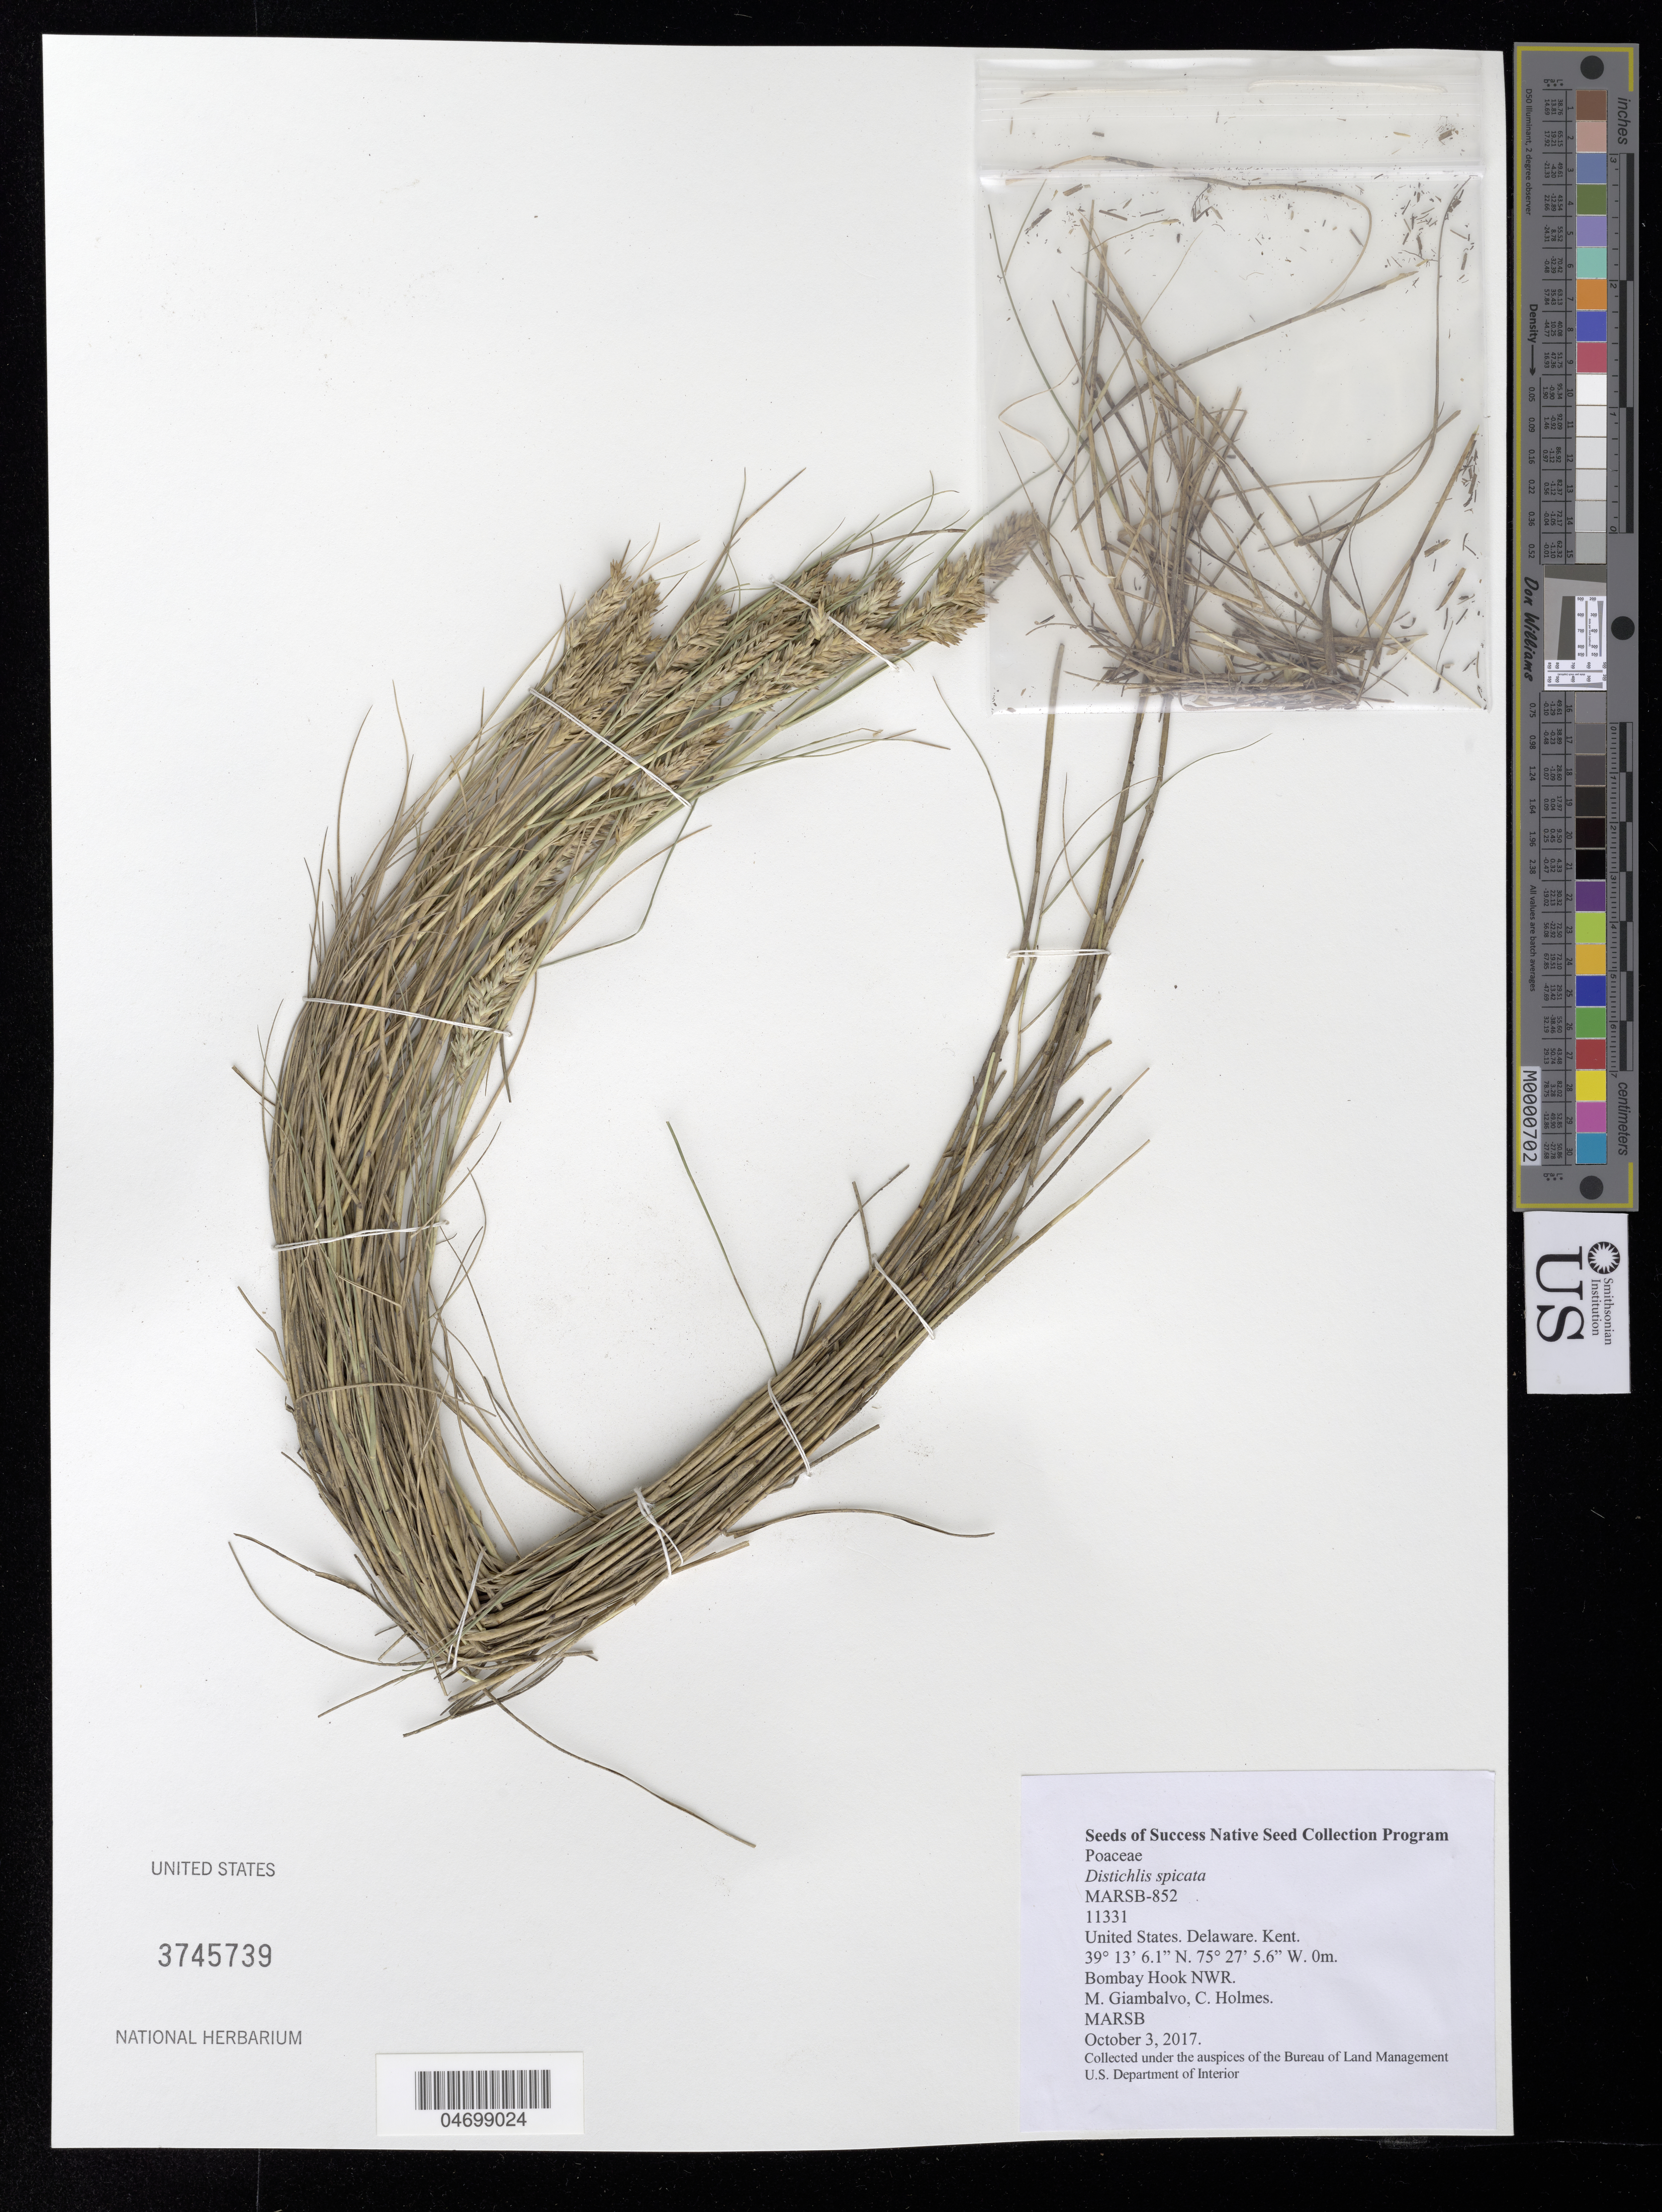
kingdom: Plantae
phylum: Tracheophyta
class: Liliopsida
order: Poales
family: Poaceae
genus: Distichlis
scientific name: Distichlis spicata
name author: (L.) Greene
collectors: M. Giambalvo & C. Holmes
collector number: MARSB-852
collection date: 2017-10-03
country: United States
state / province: Delaware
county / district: Kent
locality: Bombay Hook National Wildlife Refuge, Steamboat Landing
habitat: Tidal High Salt Marsh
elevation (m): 0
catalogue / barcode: US 3745739